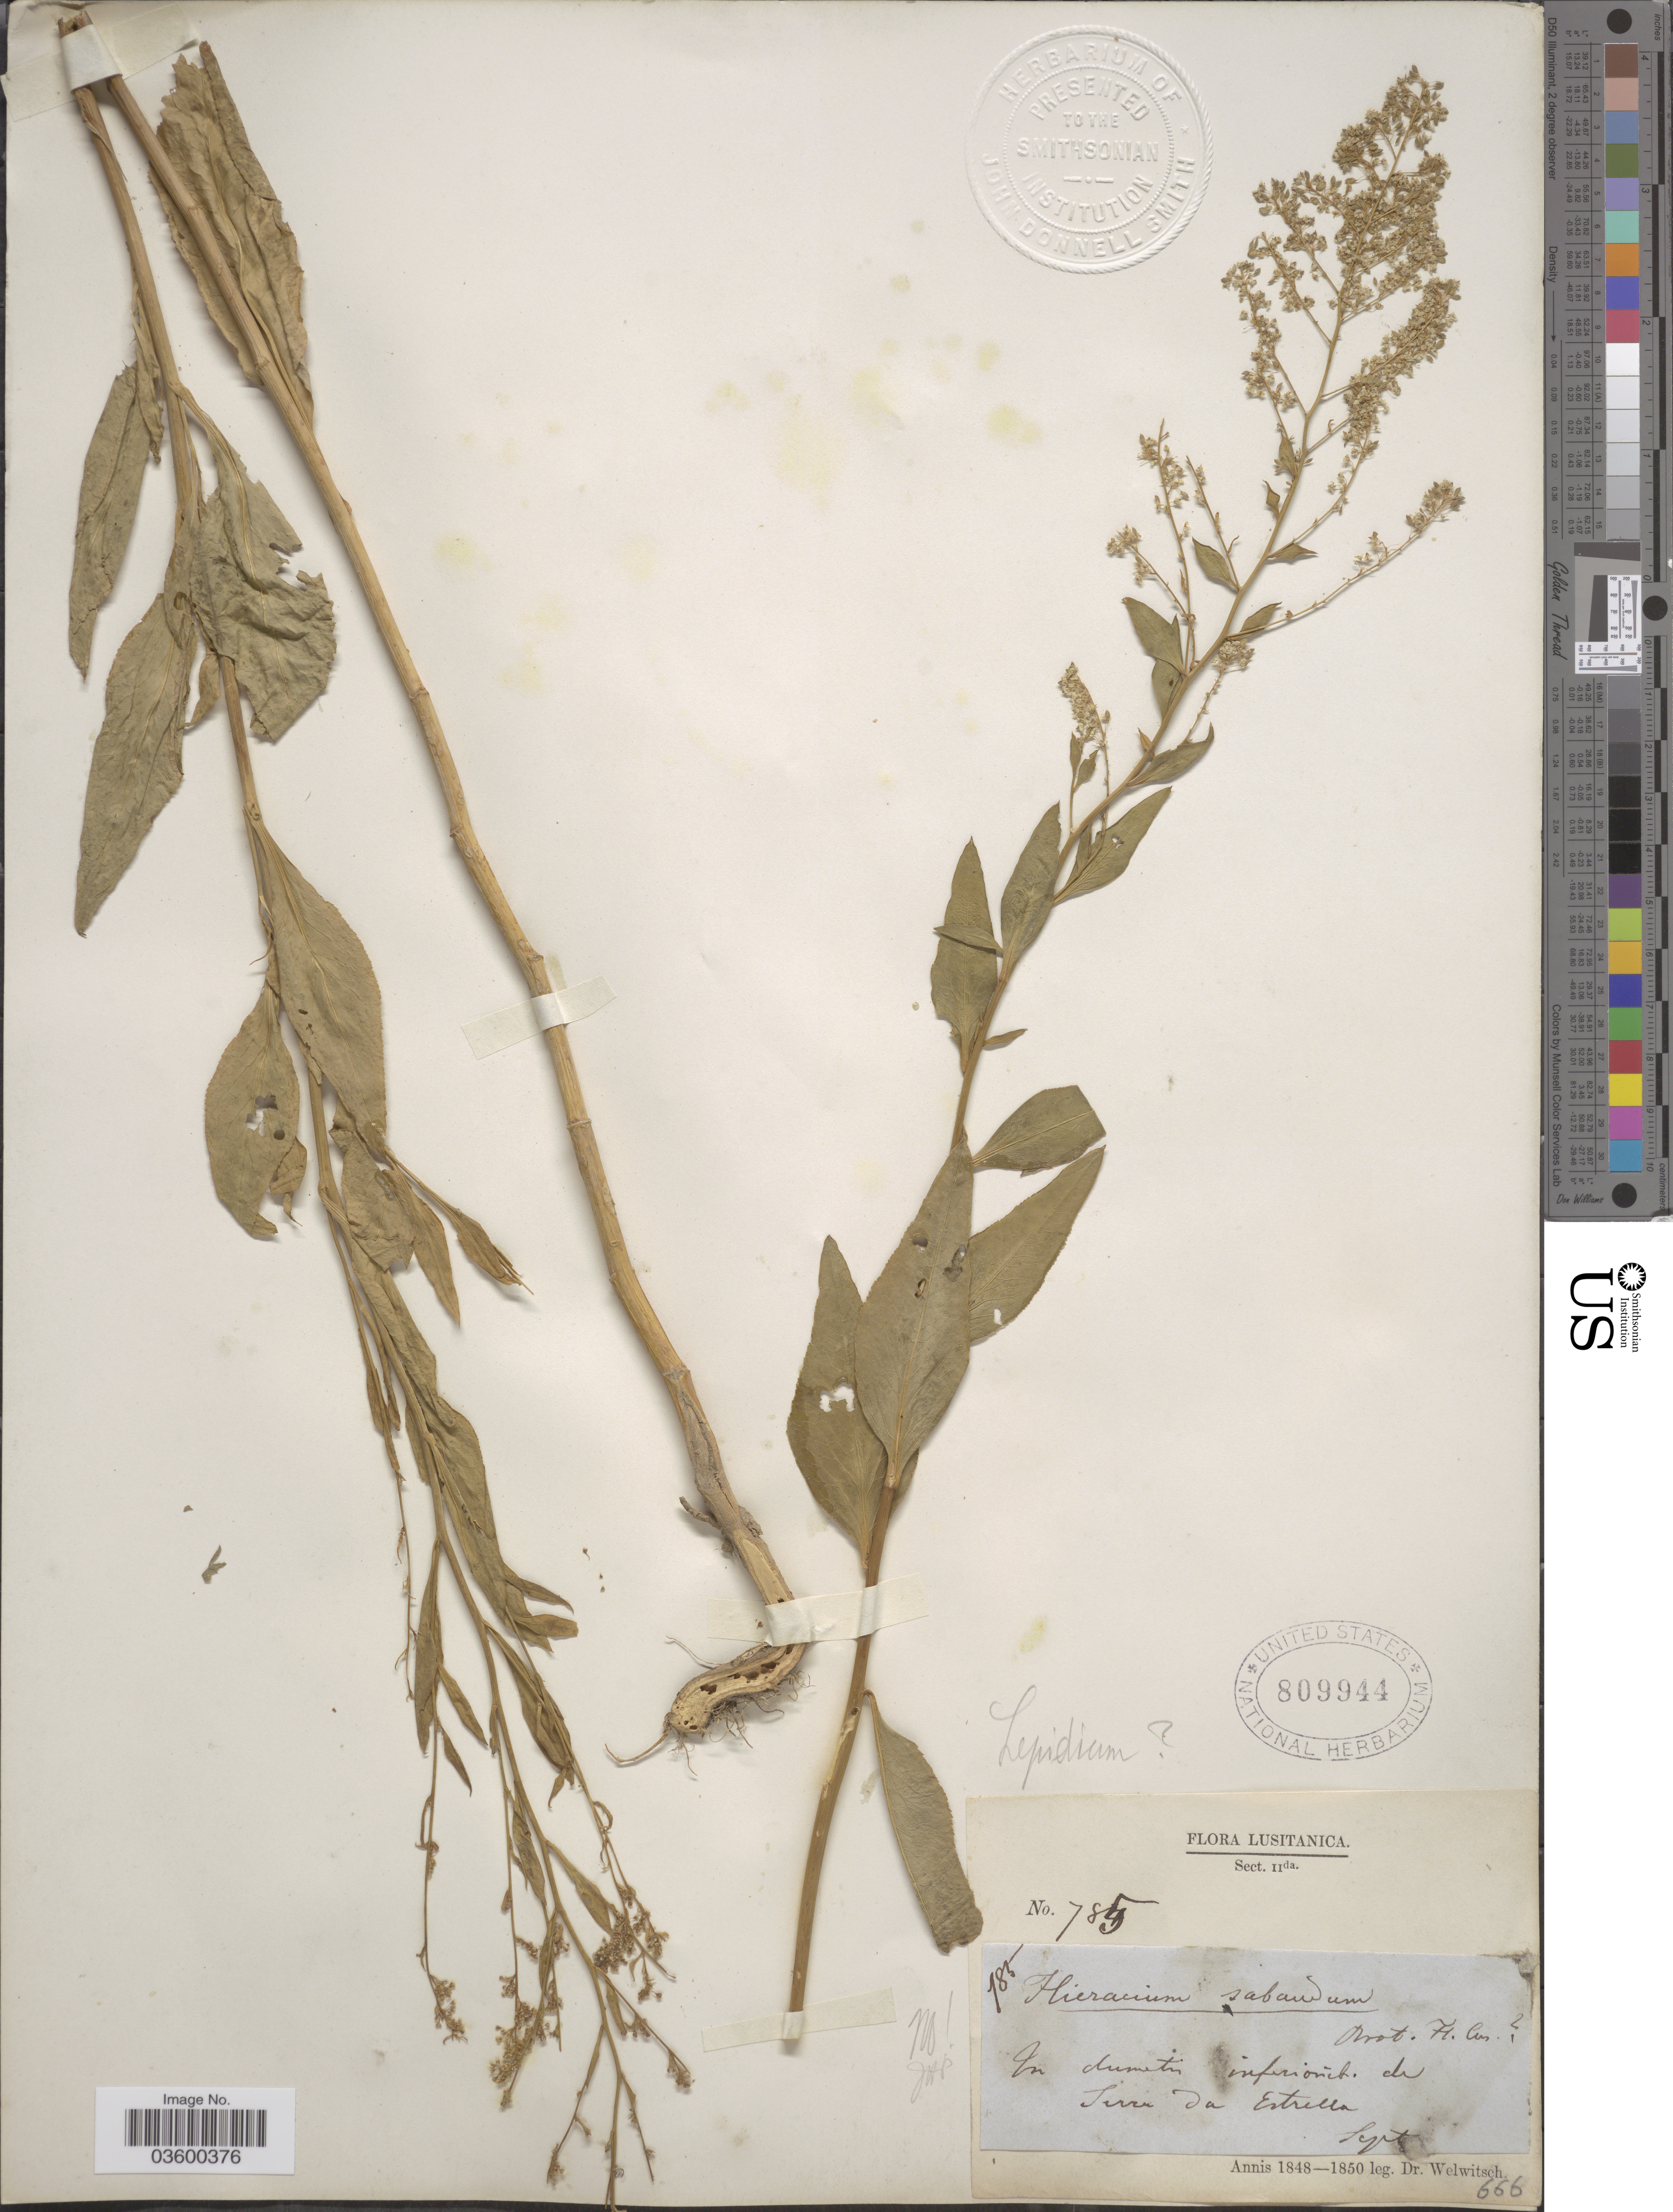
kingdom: Plantae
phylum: Tracheophyta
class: Magnoliopsida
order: Brassicales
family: Brassicaceae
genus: Lepidium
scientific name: Lepidium sp.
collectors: -. Welwitsch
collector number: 785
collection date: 1848-09/1850-09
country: Portugal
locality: Serra da Estrella. Lusitanica.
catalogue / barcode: US 809944